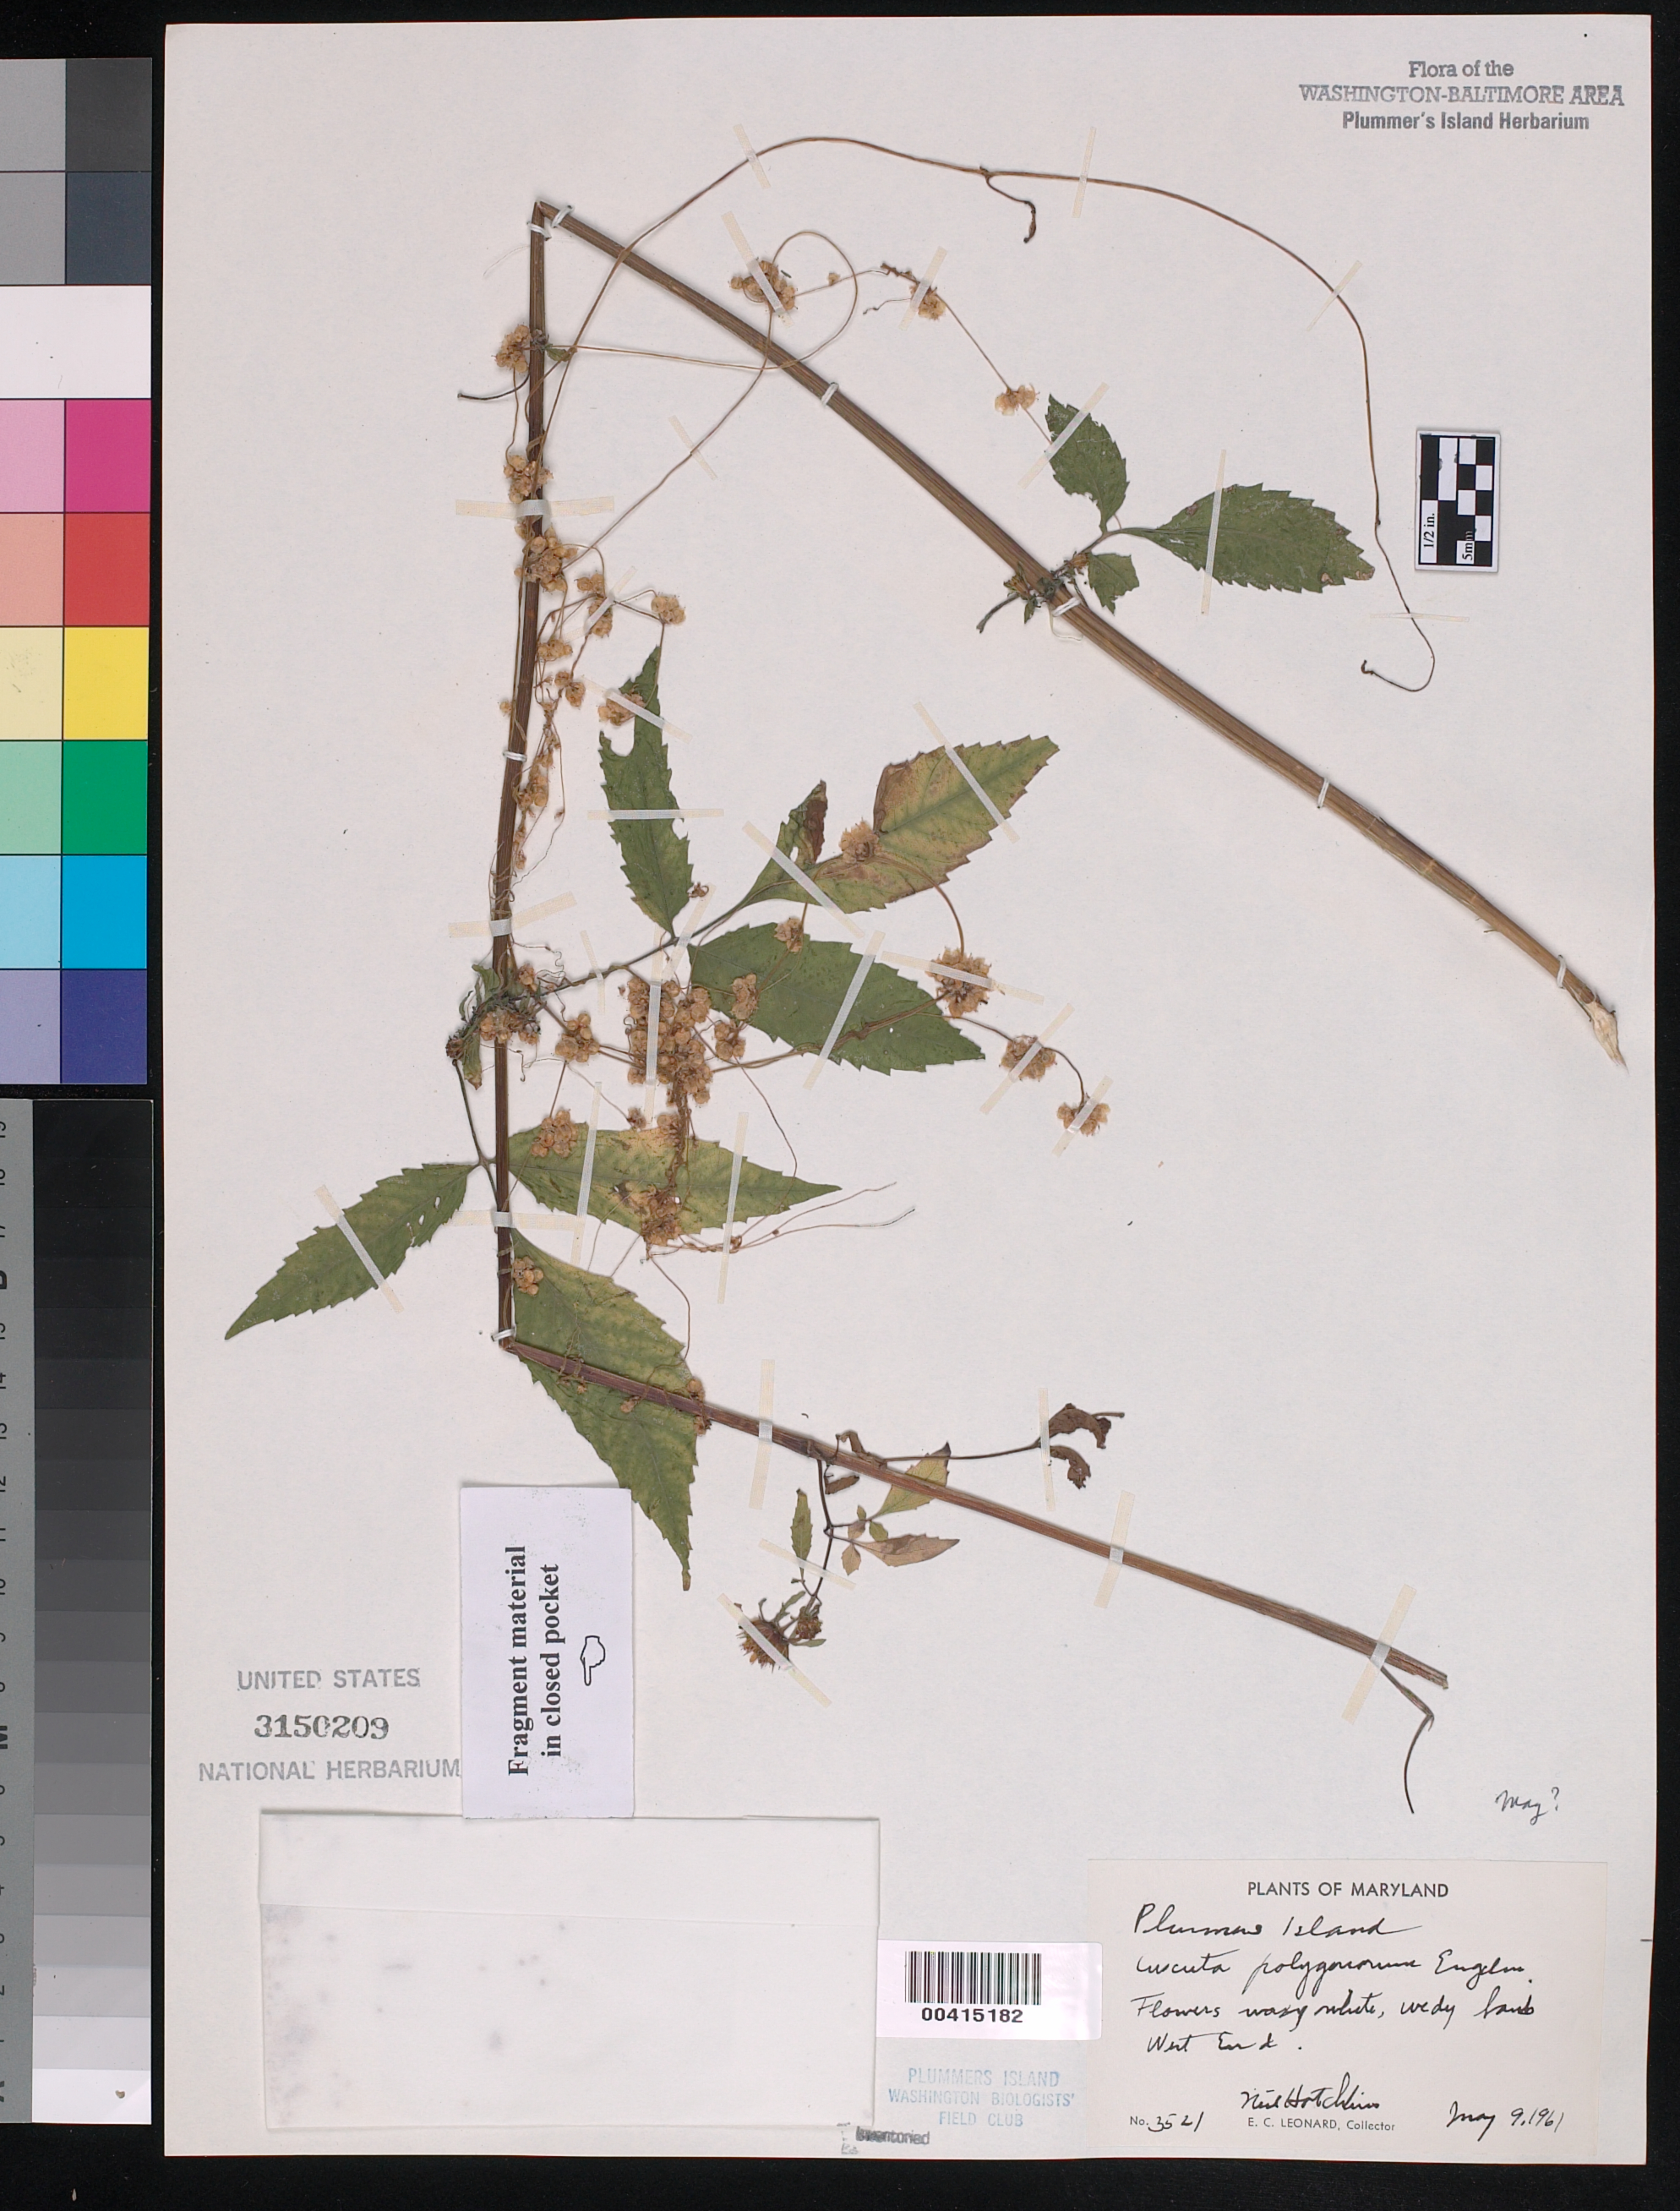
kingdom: Plantae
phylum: Tracheophyta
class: Magnoliopsida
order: Solanales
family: Convolvulaceae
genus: Cuscuta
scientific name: Cuscuta polygonorum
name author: Engelm.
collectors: E. C. Leonard & N. Hotchkiss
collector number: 3521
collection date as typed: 09 May 1961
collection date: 1961-05-09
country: United States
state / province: Maryland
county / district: Montgomery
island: Plummers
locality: Plummer's Island; west end C. & O. Canal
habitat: Weedy bank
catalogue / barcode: US 3150209